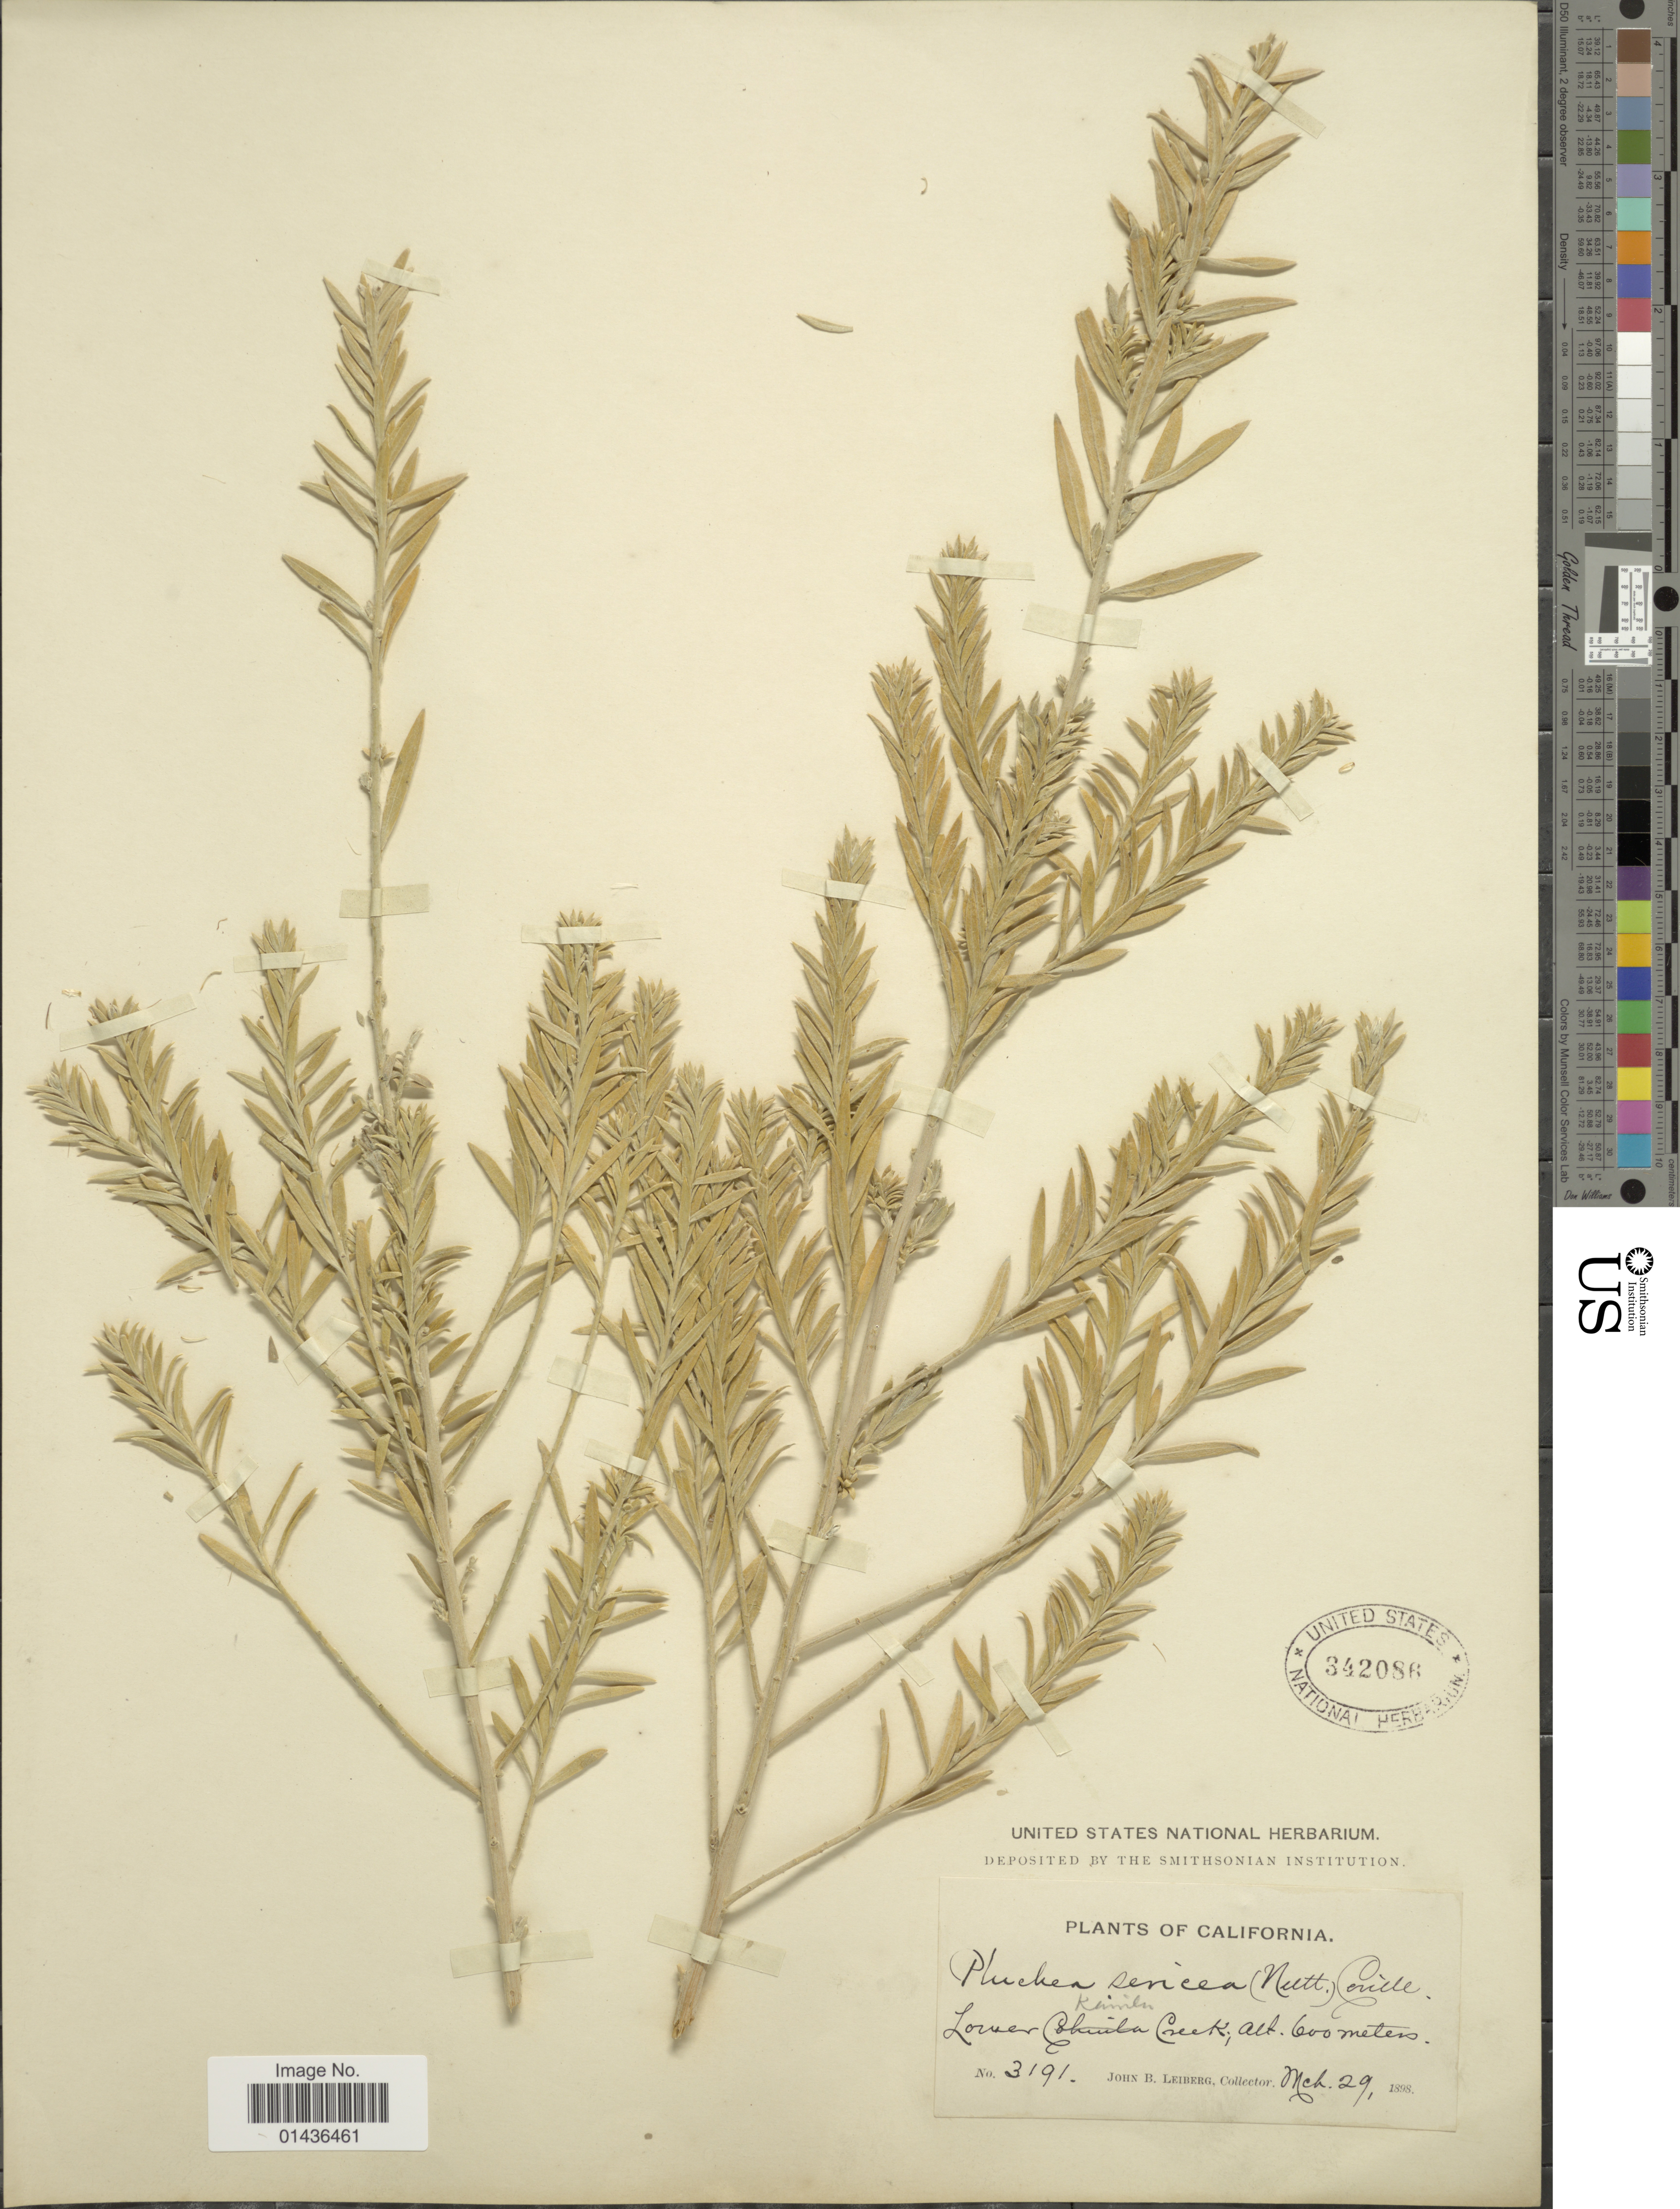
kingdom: Plantae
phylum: Tracheophyta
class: Magnoliopsida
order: Asterales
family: Asteraceae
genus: Pluchea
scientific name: Pluchea sericea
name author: (Nutt.) Coville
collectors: J. Leiberg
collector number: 3191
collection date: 1898-03-29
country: United States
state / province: California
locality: Lower Kawila Creek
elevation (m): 600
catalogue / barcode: US 342086